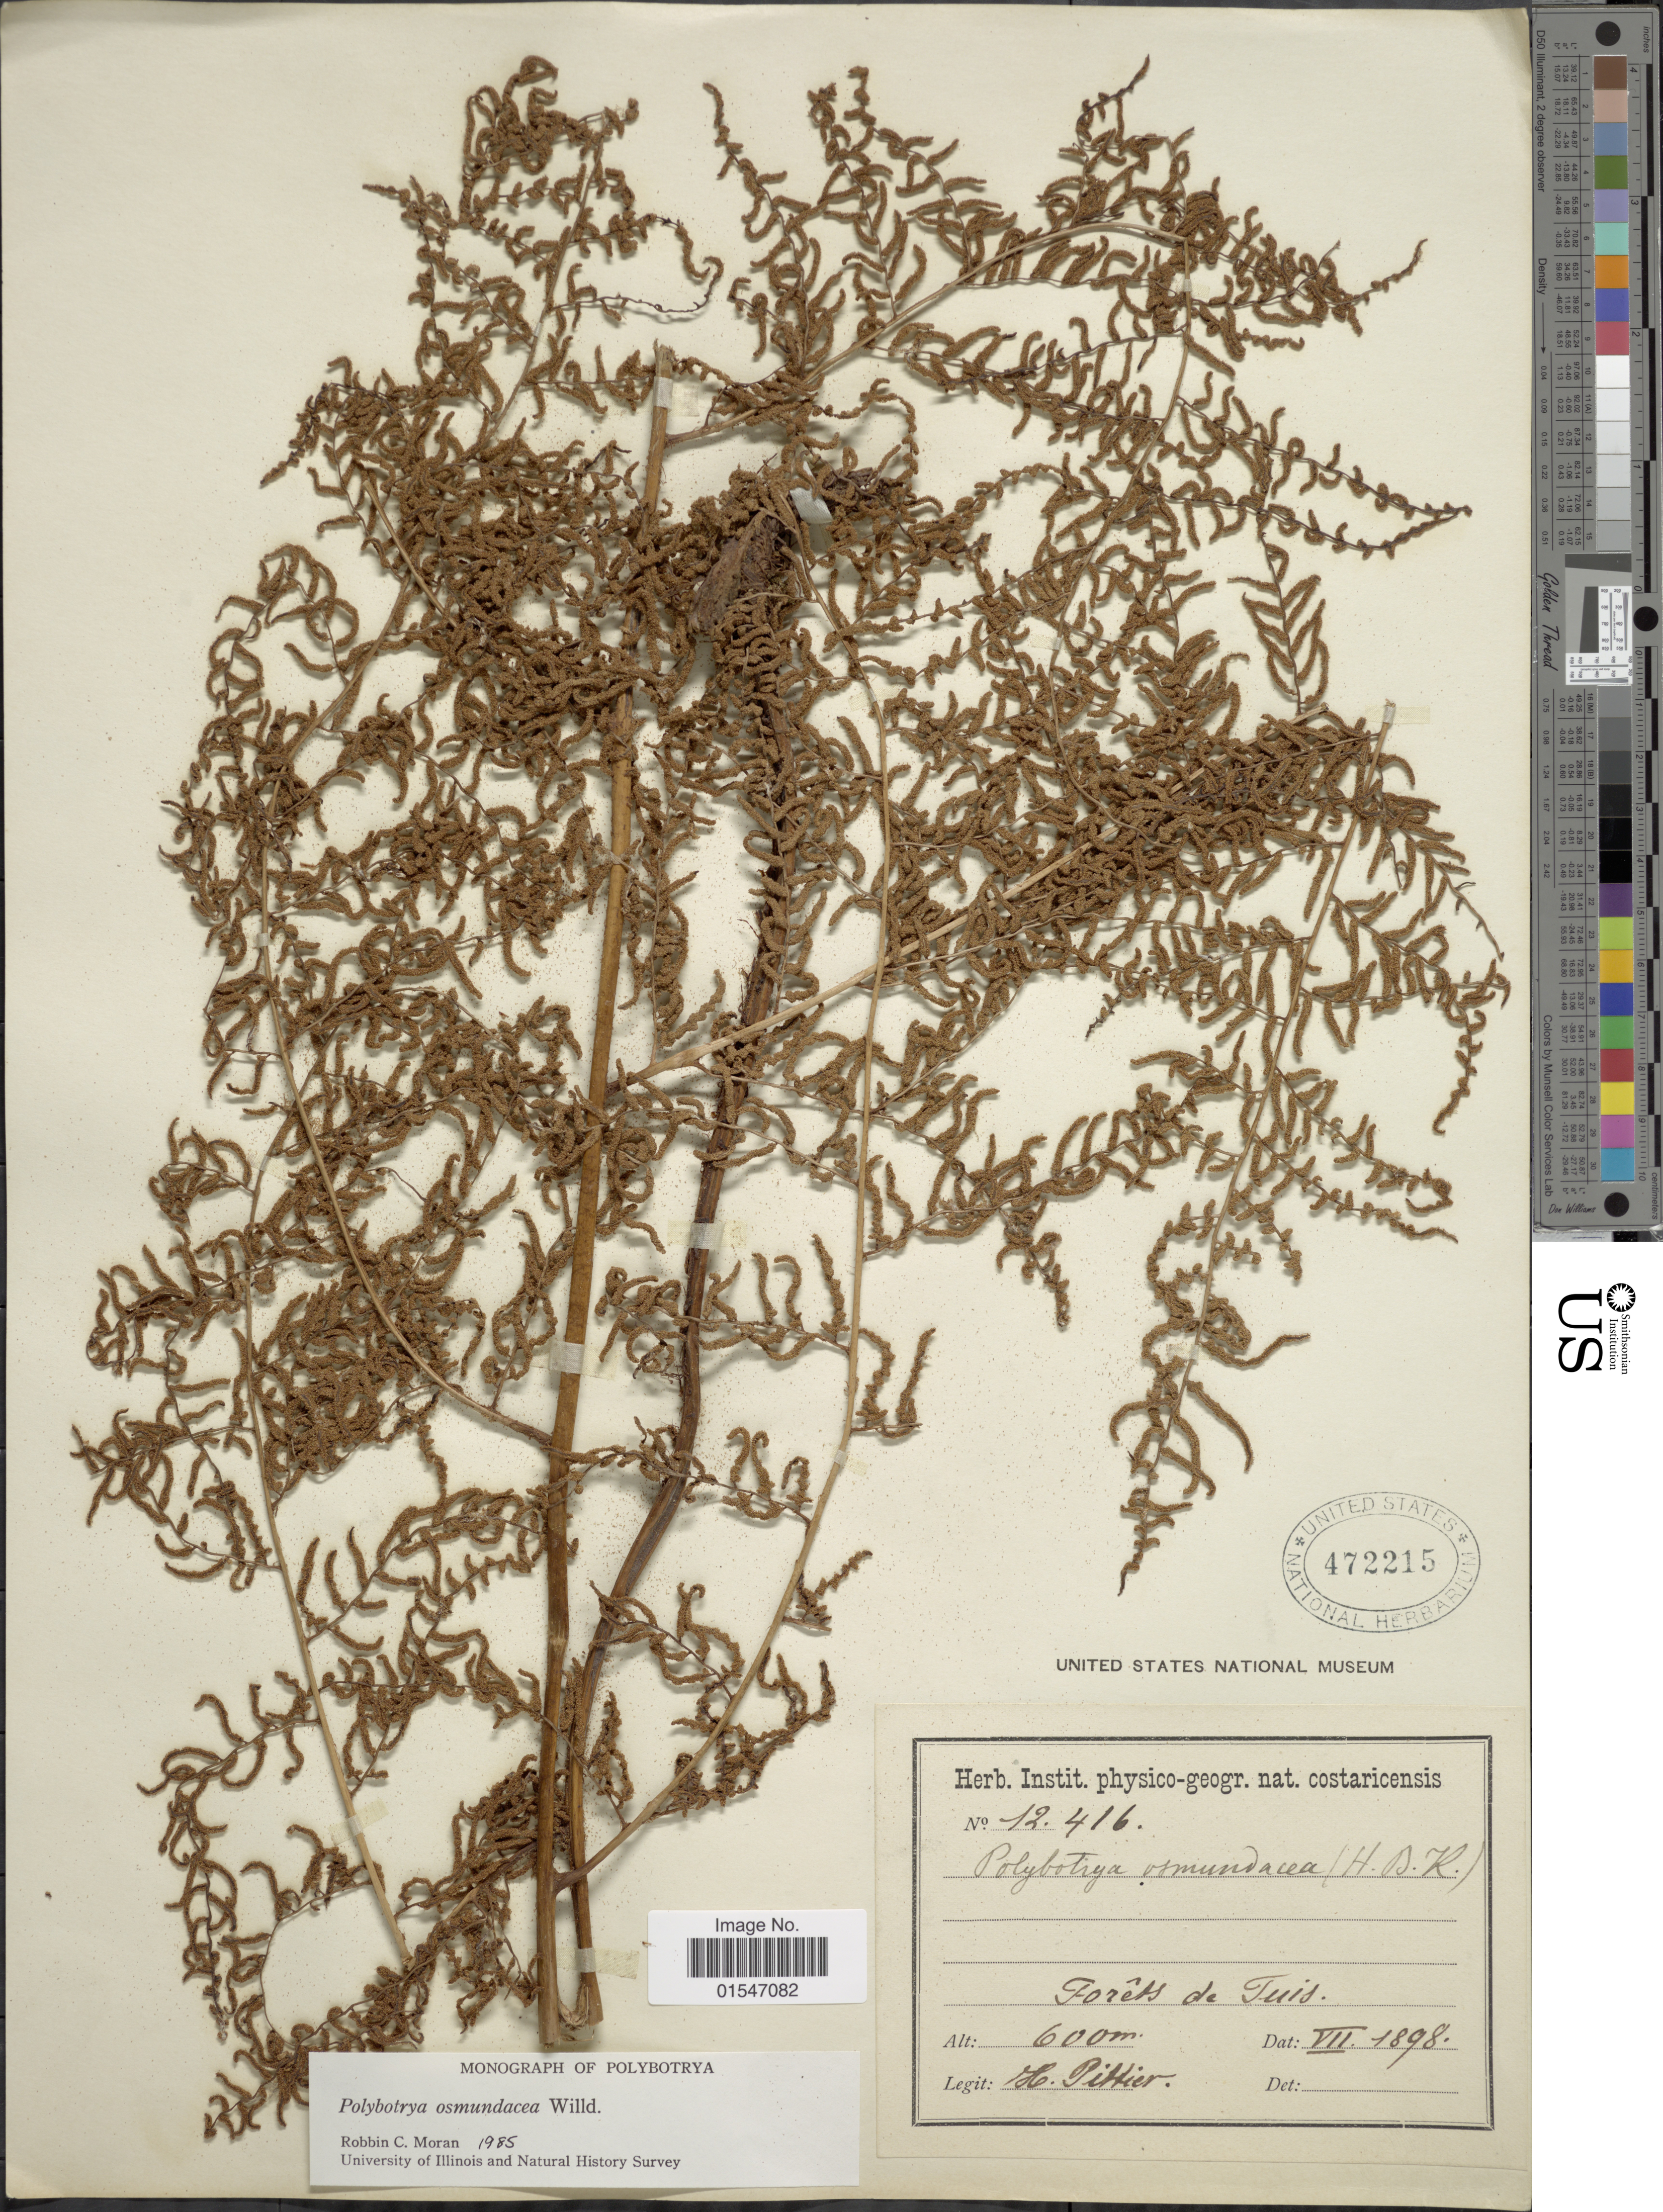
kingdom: Plantae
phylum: Tracheophyta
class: Polypodiopsida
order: Polypodiales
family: Dryopteridaceae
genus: Polybotrya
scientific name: Polybotrya osmundacea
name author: Humb. & Bonpl. ex Willd.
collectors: H. F. Pittier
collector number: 12416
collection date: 1898-07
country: Costa Rica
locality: Forets de Tuis.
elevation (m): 600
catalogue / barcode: US 472215